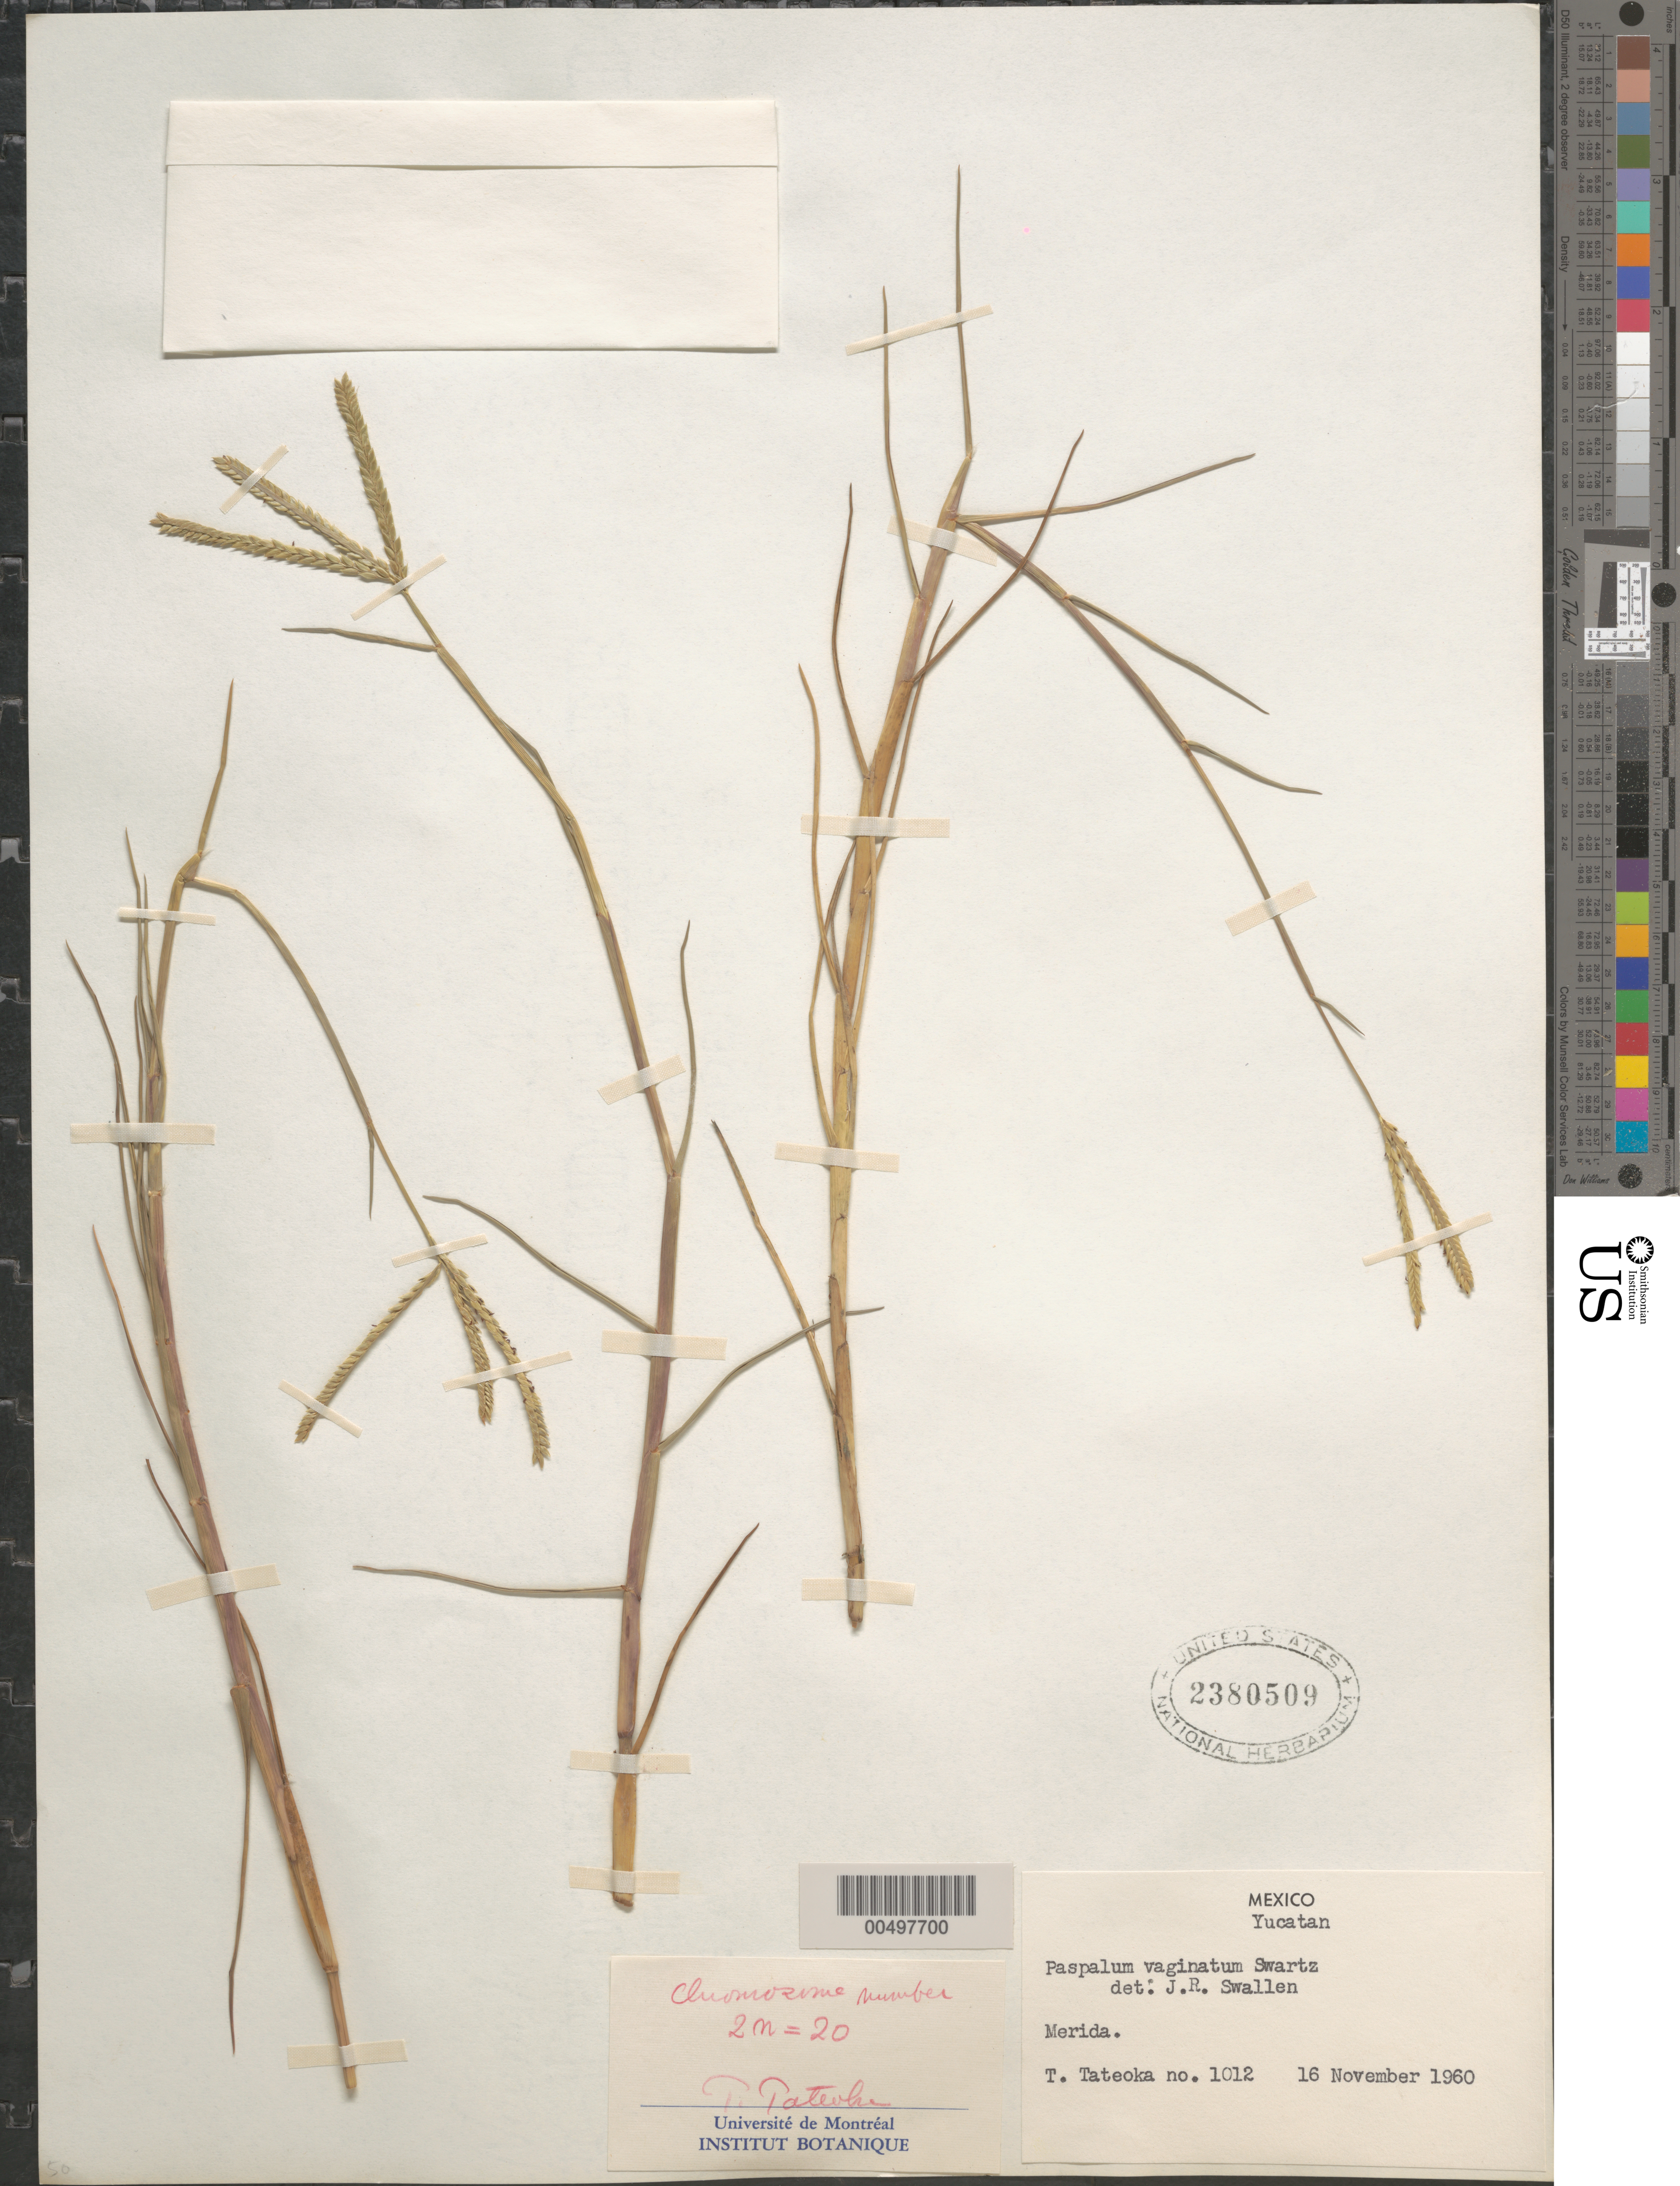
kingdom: Plantae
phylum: Tracheophyta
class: Liliopsida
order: Poales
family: Poaceae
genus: Paspalum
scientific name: Paspalum distichum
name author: L.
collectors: T. Tateoka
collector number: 1012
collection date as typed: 16 Nov 1960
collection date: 1960-11-16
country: Mexico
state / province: Yucatan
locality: Merida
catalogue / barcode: US 2380509